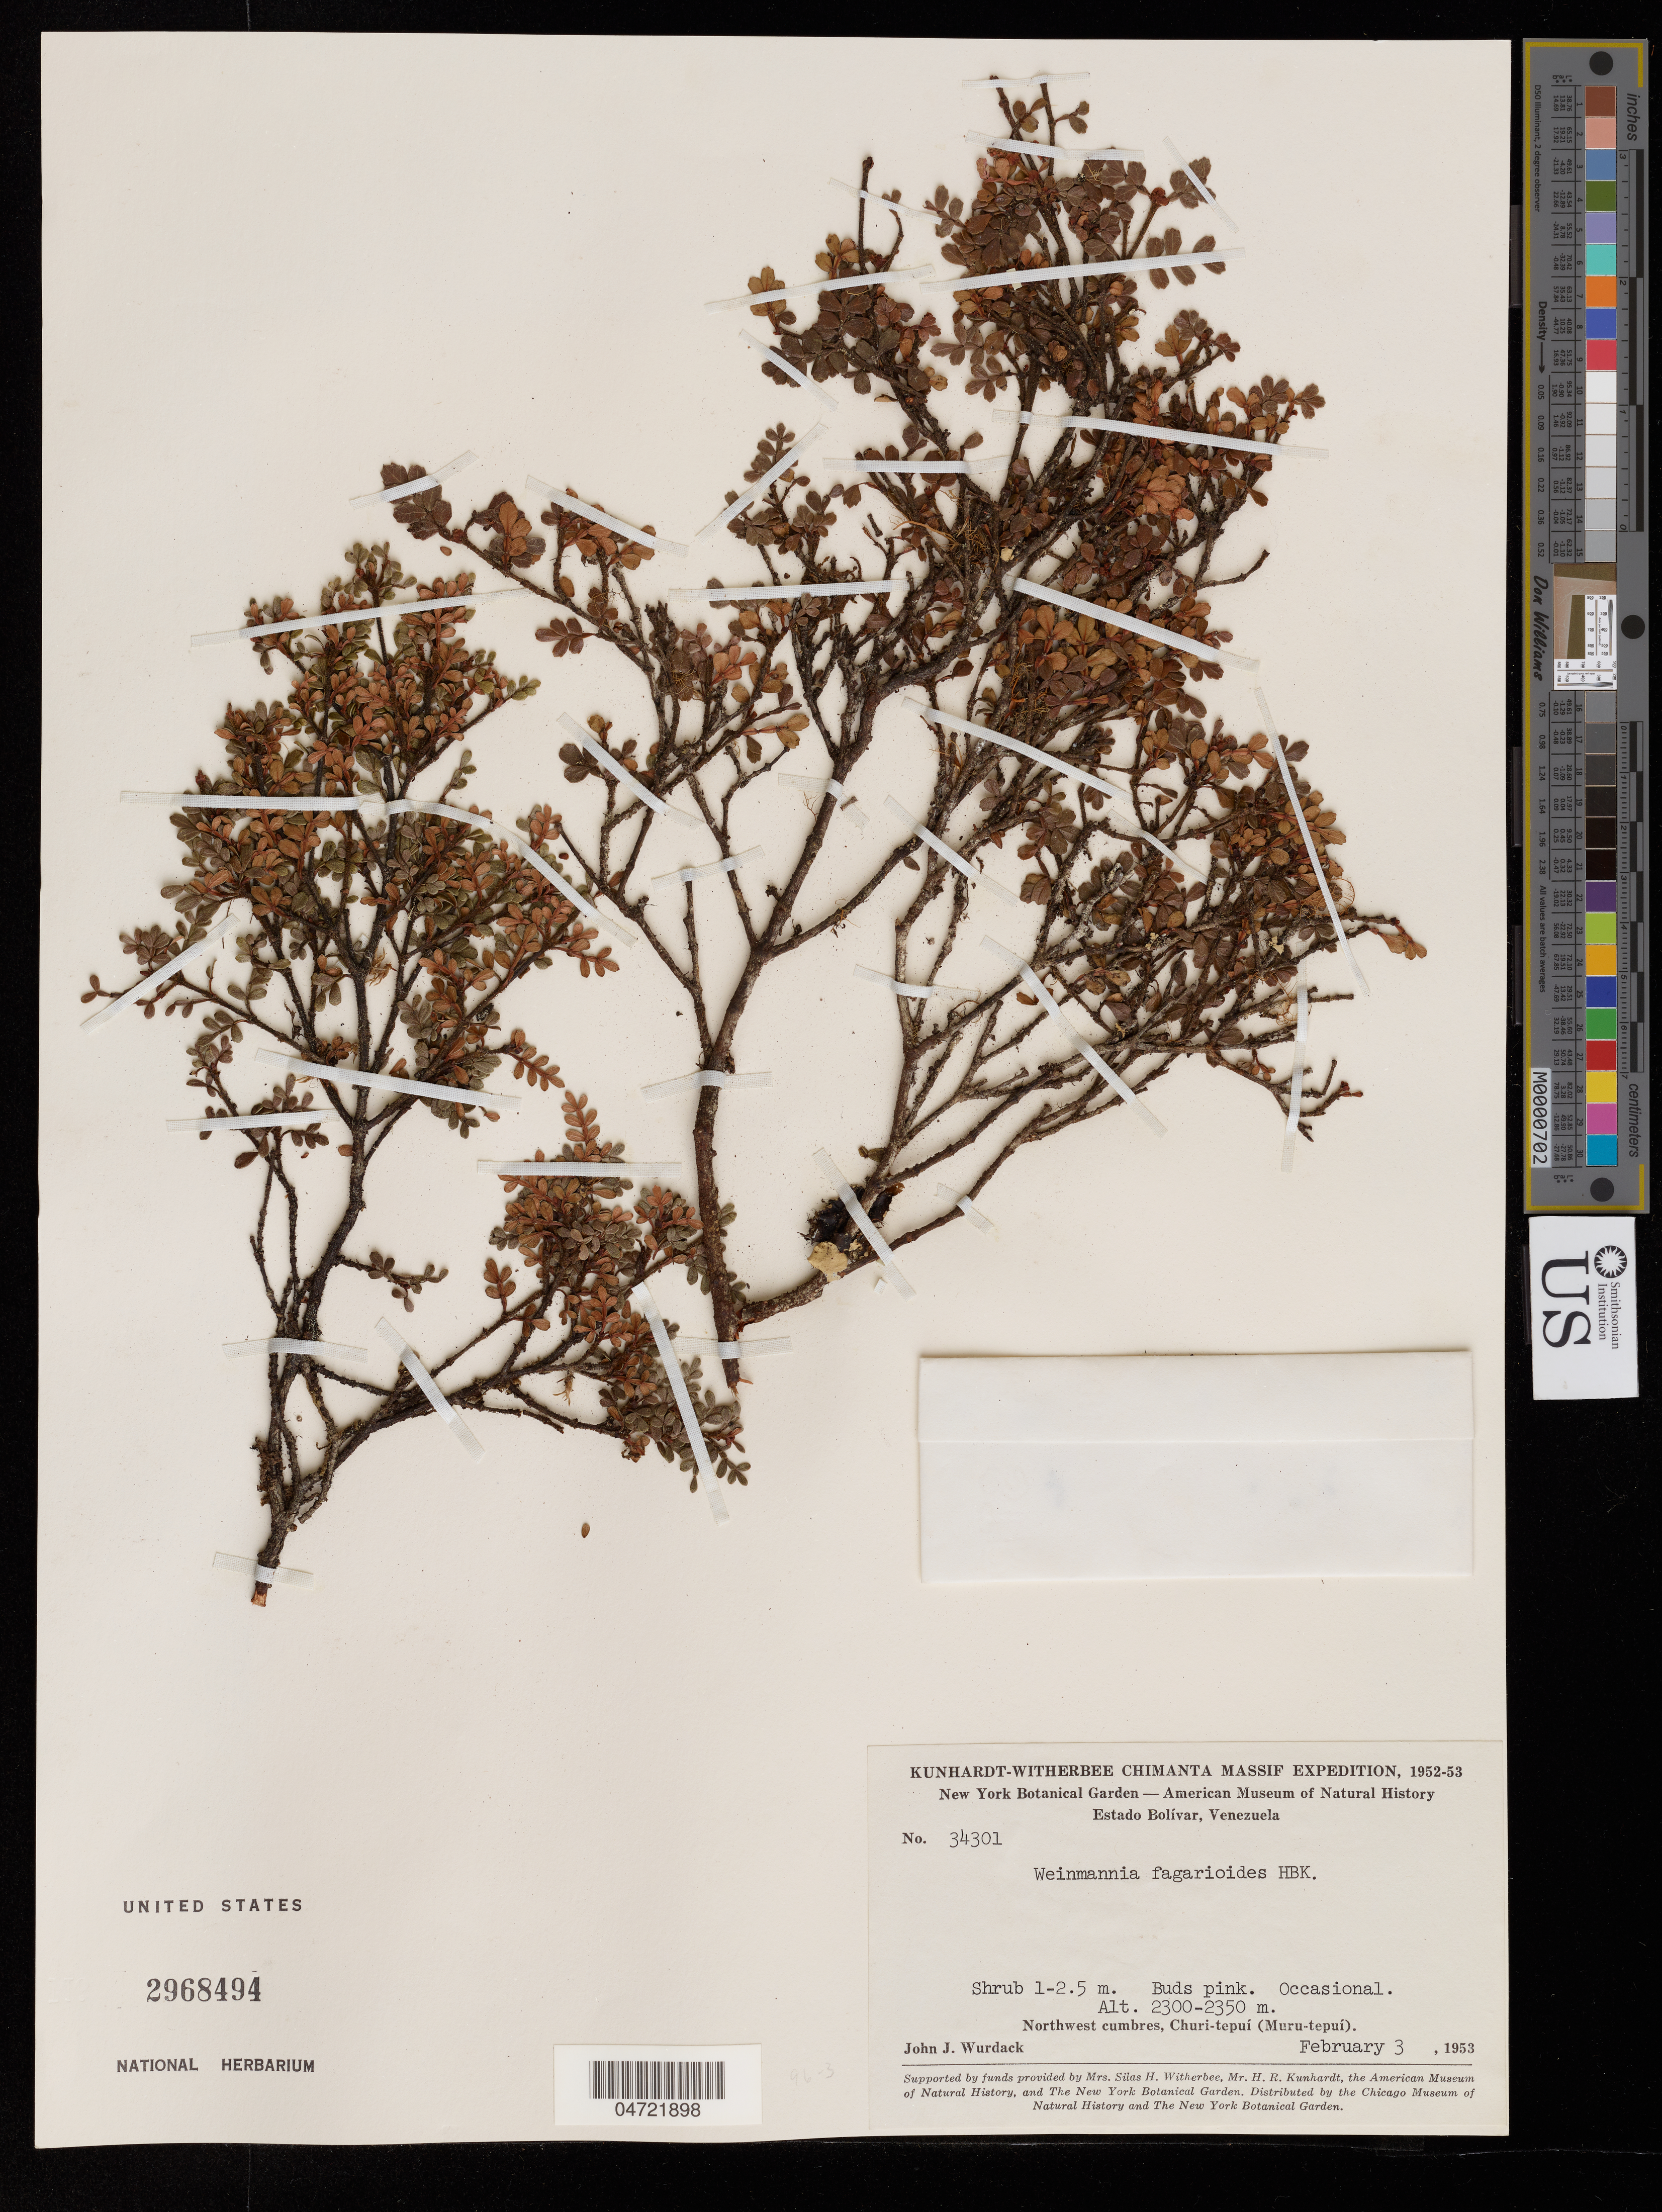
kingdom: Plantae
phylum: Tracheophyta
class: Magnoliopsida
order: Oxalidales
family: Cunoniaceae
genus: Weinmannia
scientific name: Weinmannia fagaroides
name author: Kunth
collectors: J. J. Wurdack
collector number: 34301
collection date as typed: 3-Feb-53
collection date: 1953-02-03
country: Venezuela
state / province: Bolívar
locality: Churi-tepuí (Muru-tepuí)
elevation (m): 2300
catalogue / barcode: US 2968494